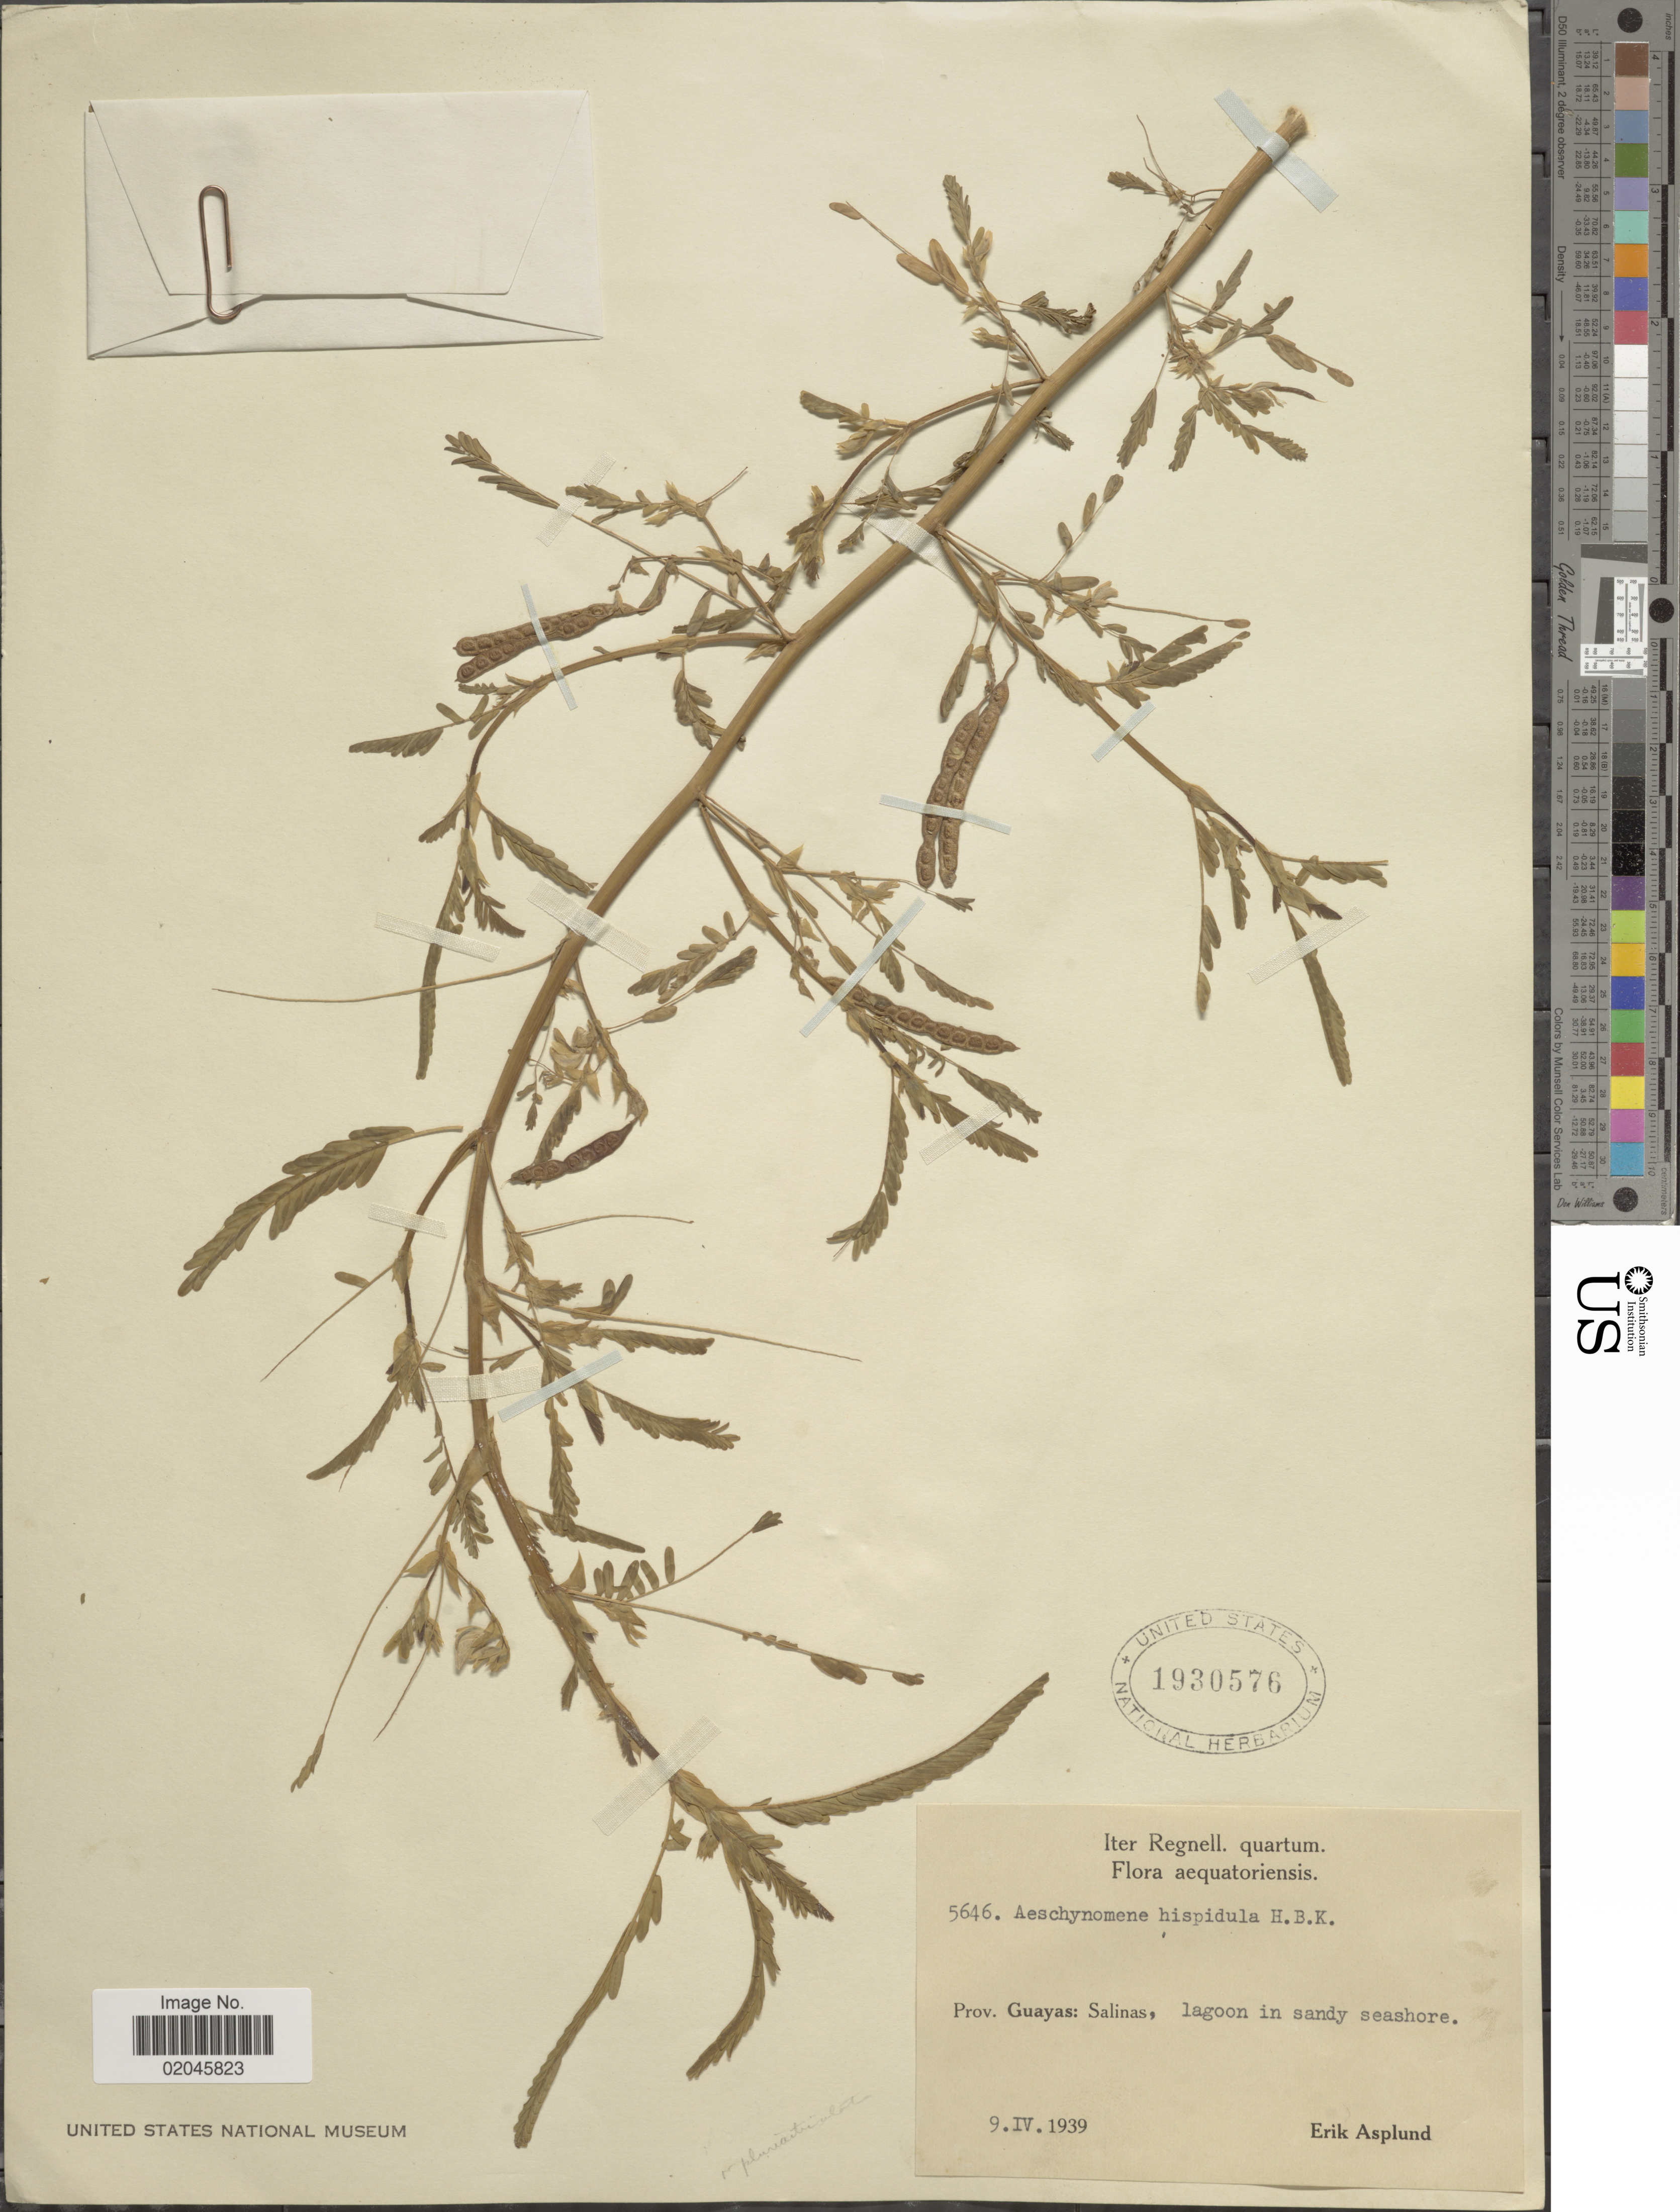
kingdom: Plantae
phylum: Tracheophyta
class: Magnoliopsida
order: Fabales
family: Fabaceae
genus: Aeschynomene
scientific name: Aeschynomene pluriarticulata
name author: G. Don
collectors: E. Asplund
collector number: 5646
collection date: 1939-04-09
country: Ecuador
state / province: Guayas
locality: Salinas, lagoon in sandy seashore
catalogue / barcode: US 1930576